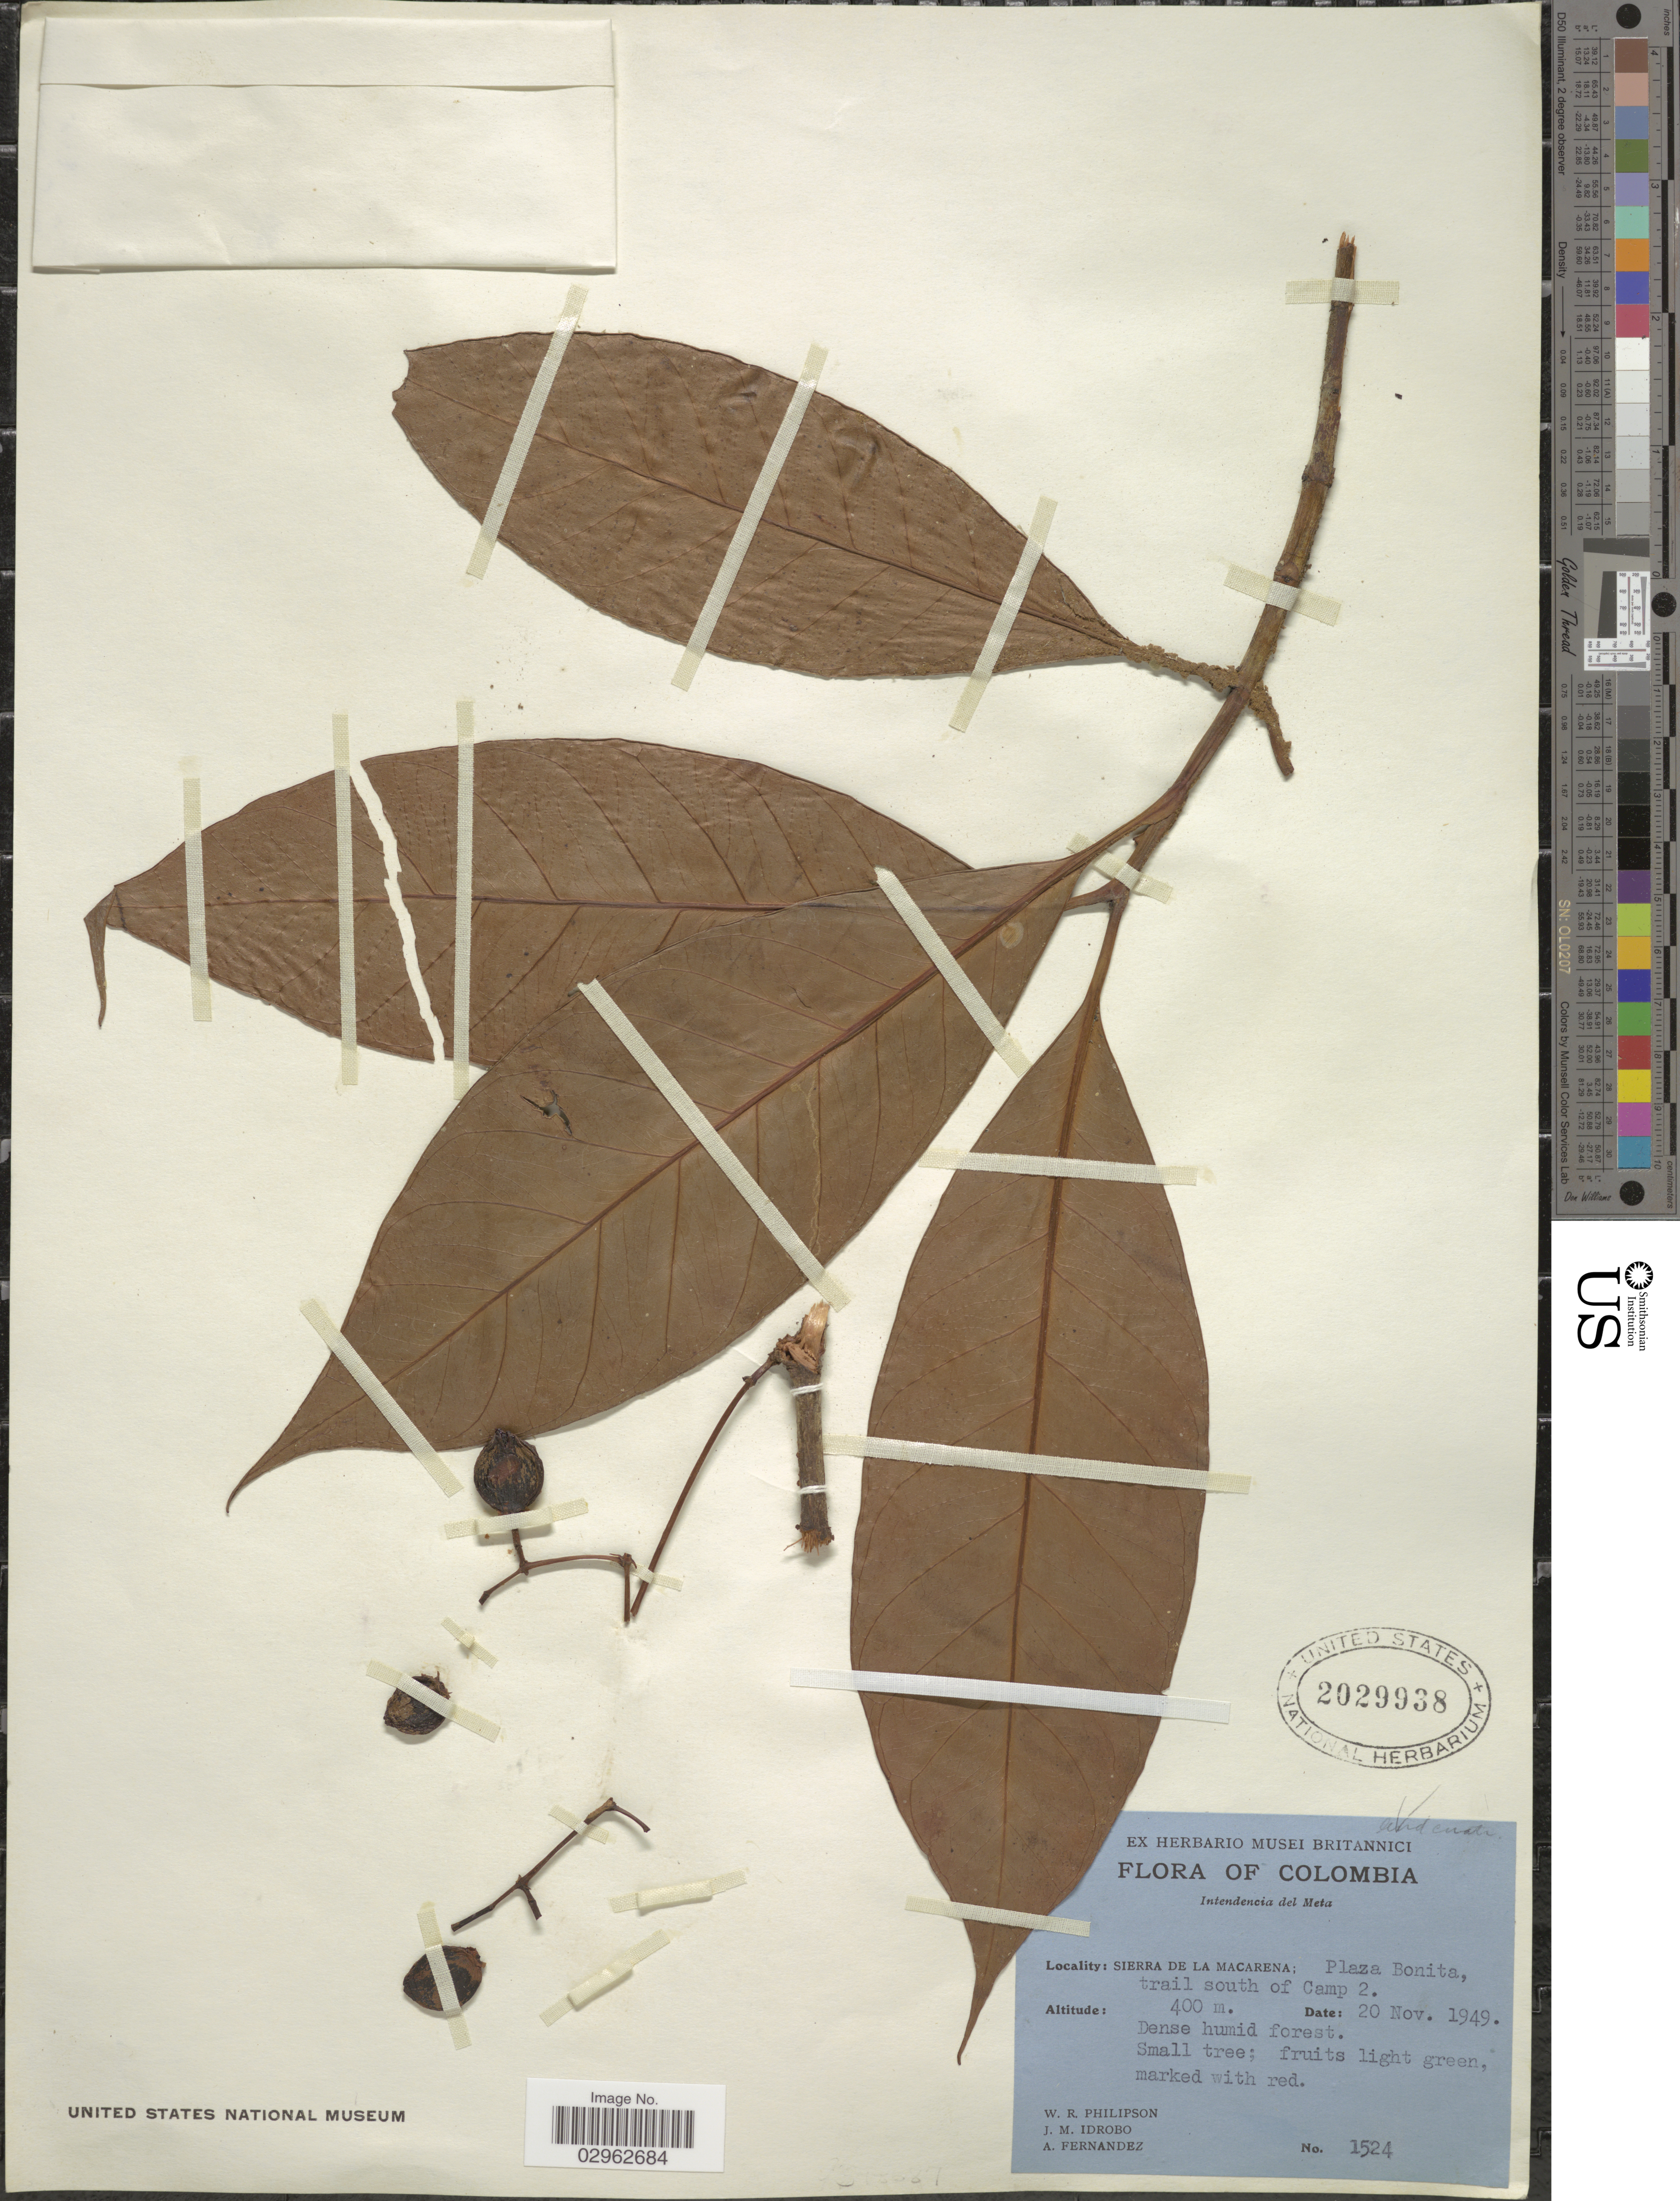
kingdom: Plantae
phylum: Tracheophyta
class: Magnoliopsida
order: Malpighiales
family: Clusiaceae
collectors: W. R. Philipson, J. M. Idrobo & A. Fernandez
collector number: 1524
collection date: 1949-11-20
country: Colombia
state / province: Meta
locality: Intendencia del Meta, Sierra De La Macarena: Plaza Bonita, trail south of Camp 2.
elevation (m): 400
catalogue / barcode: US 2029938